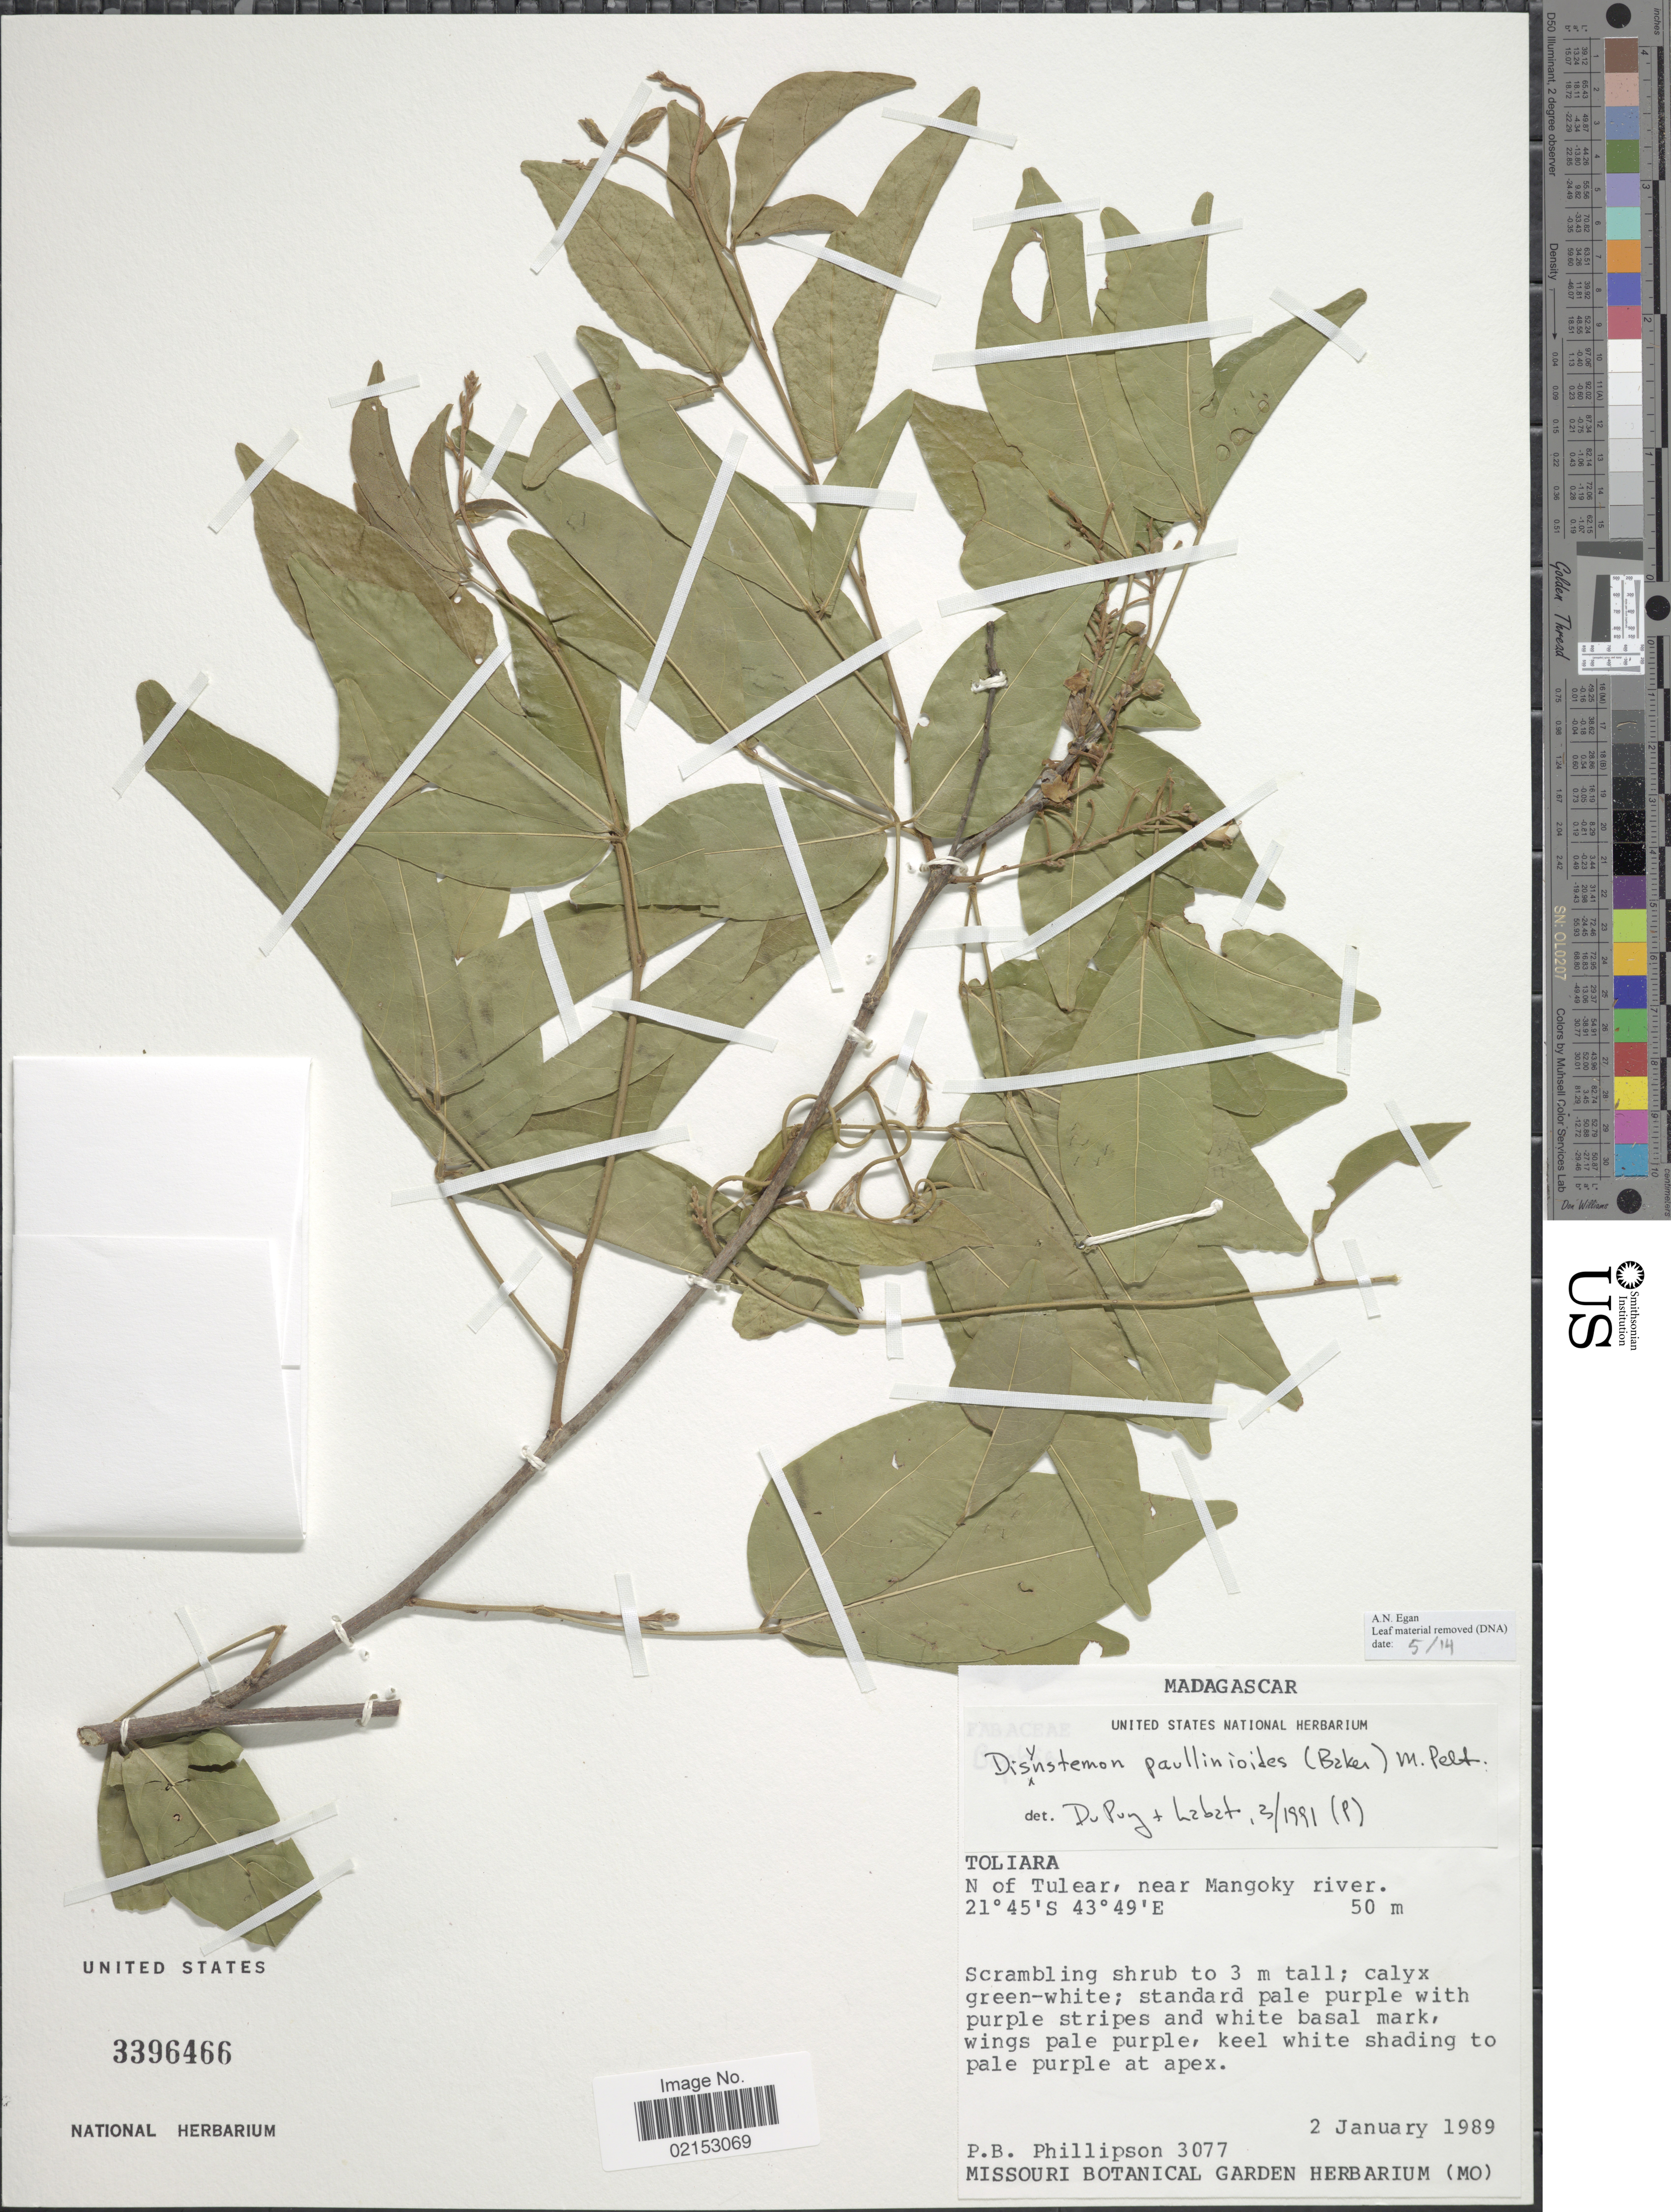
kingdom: Plantae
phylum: Tracheophyta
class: Magnoliopsida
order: Fabales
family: Fabaceae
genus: Disynstemon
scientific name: Disynstemon paullinioides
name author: (Baker) M. Peltier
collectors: P. B. Phillipson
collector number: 3077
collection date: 1989-01-02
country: Madagascar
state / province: Atsimo-Andrefana / Menabe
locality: N of Tulear, near Mangoky river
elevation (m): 50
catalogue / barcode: US 3396466